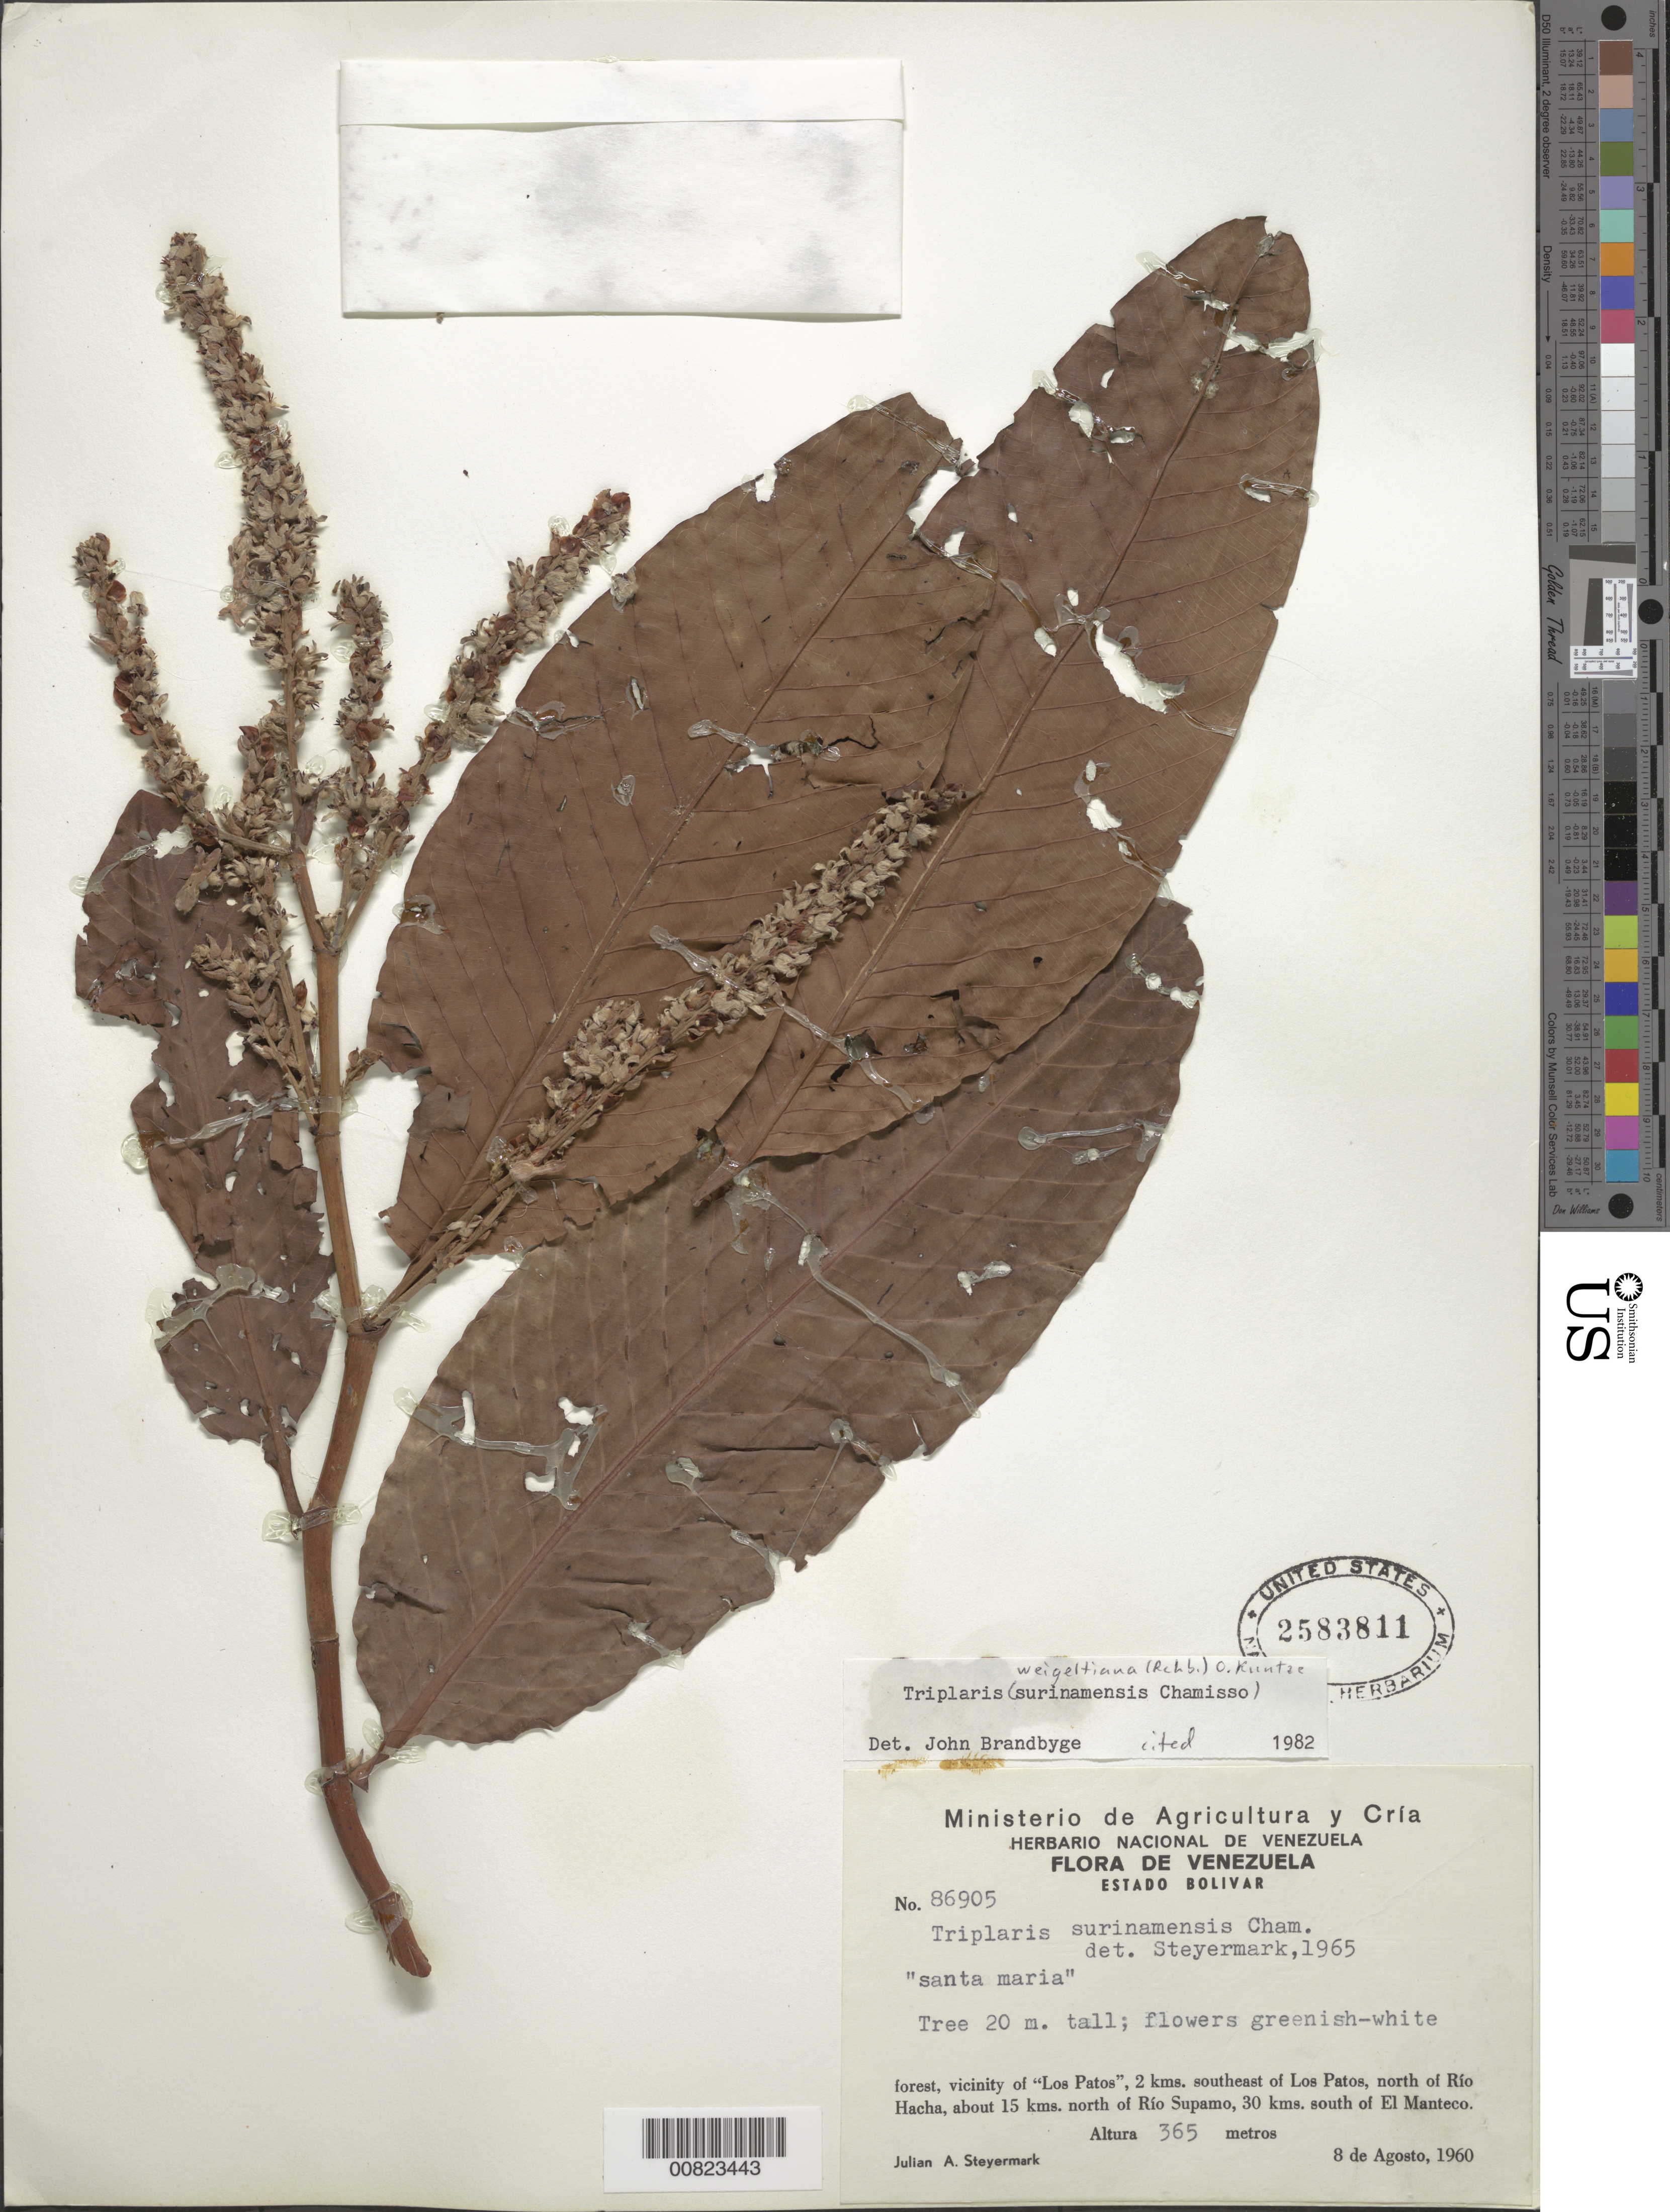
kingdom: Plantae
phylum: Tracheophyta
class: Magnoliopsida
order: Caryophyllales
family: Polygonaceae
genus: Triplaris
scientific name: Triplaris weigeltiana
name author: (Rchb.) Kuntze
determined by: Brandbyge, J.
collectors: J. Steyermark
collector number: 86905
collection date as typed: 8-Aug-60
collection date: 1960-08-08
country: Venezuela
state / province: Bolívar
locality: Los Patos, 2 km SE of, N of Río Hacha, 15 km N of Río Supamo, 30 km south of El Manteco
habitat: Forest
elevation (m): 365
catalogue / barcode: US 2583811